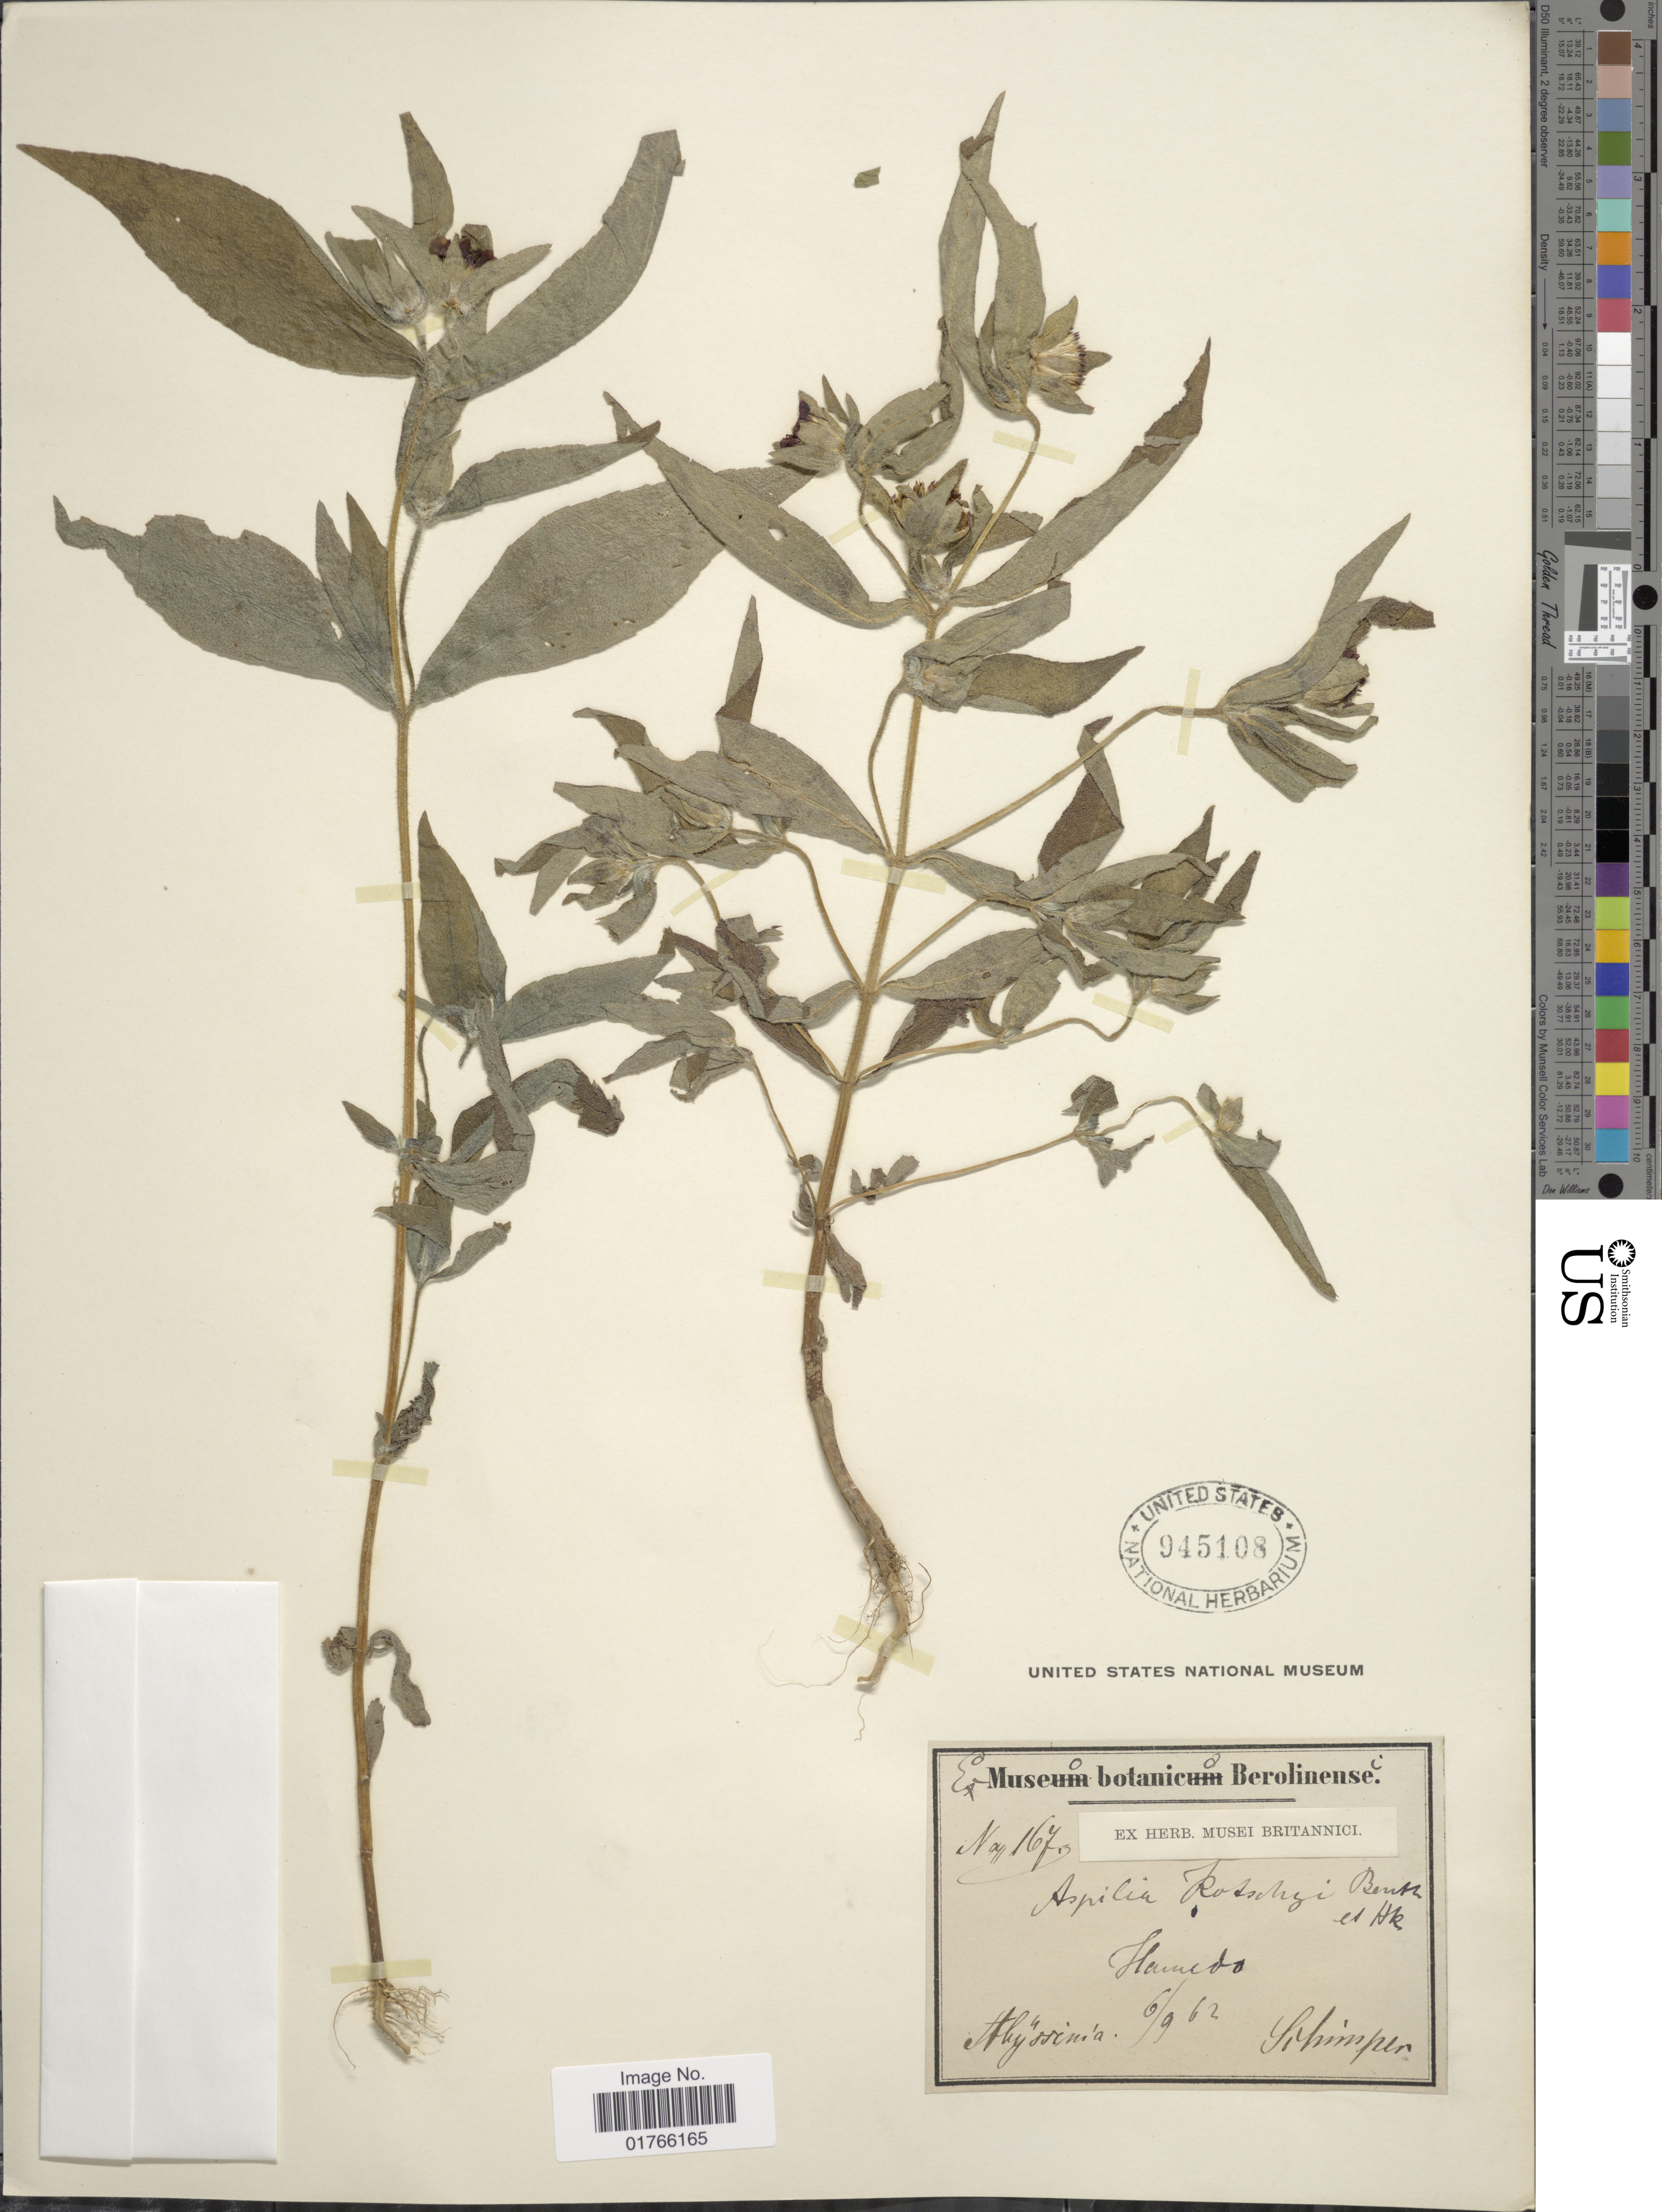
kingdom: Plantae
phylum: Tracheophyta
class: Magnoliopsida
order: Asterales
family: Asteraceae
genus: Aspilia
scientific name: Aspilia kotschyi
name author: (Sch. Bip.) Oliv.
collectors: -. Schimper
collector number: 167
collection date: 1962-06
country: Ethiopia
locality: Hamedo, Abyssinia.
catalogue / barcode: US 945108